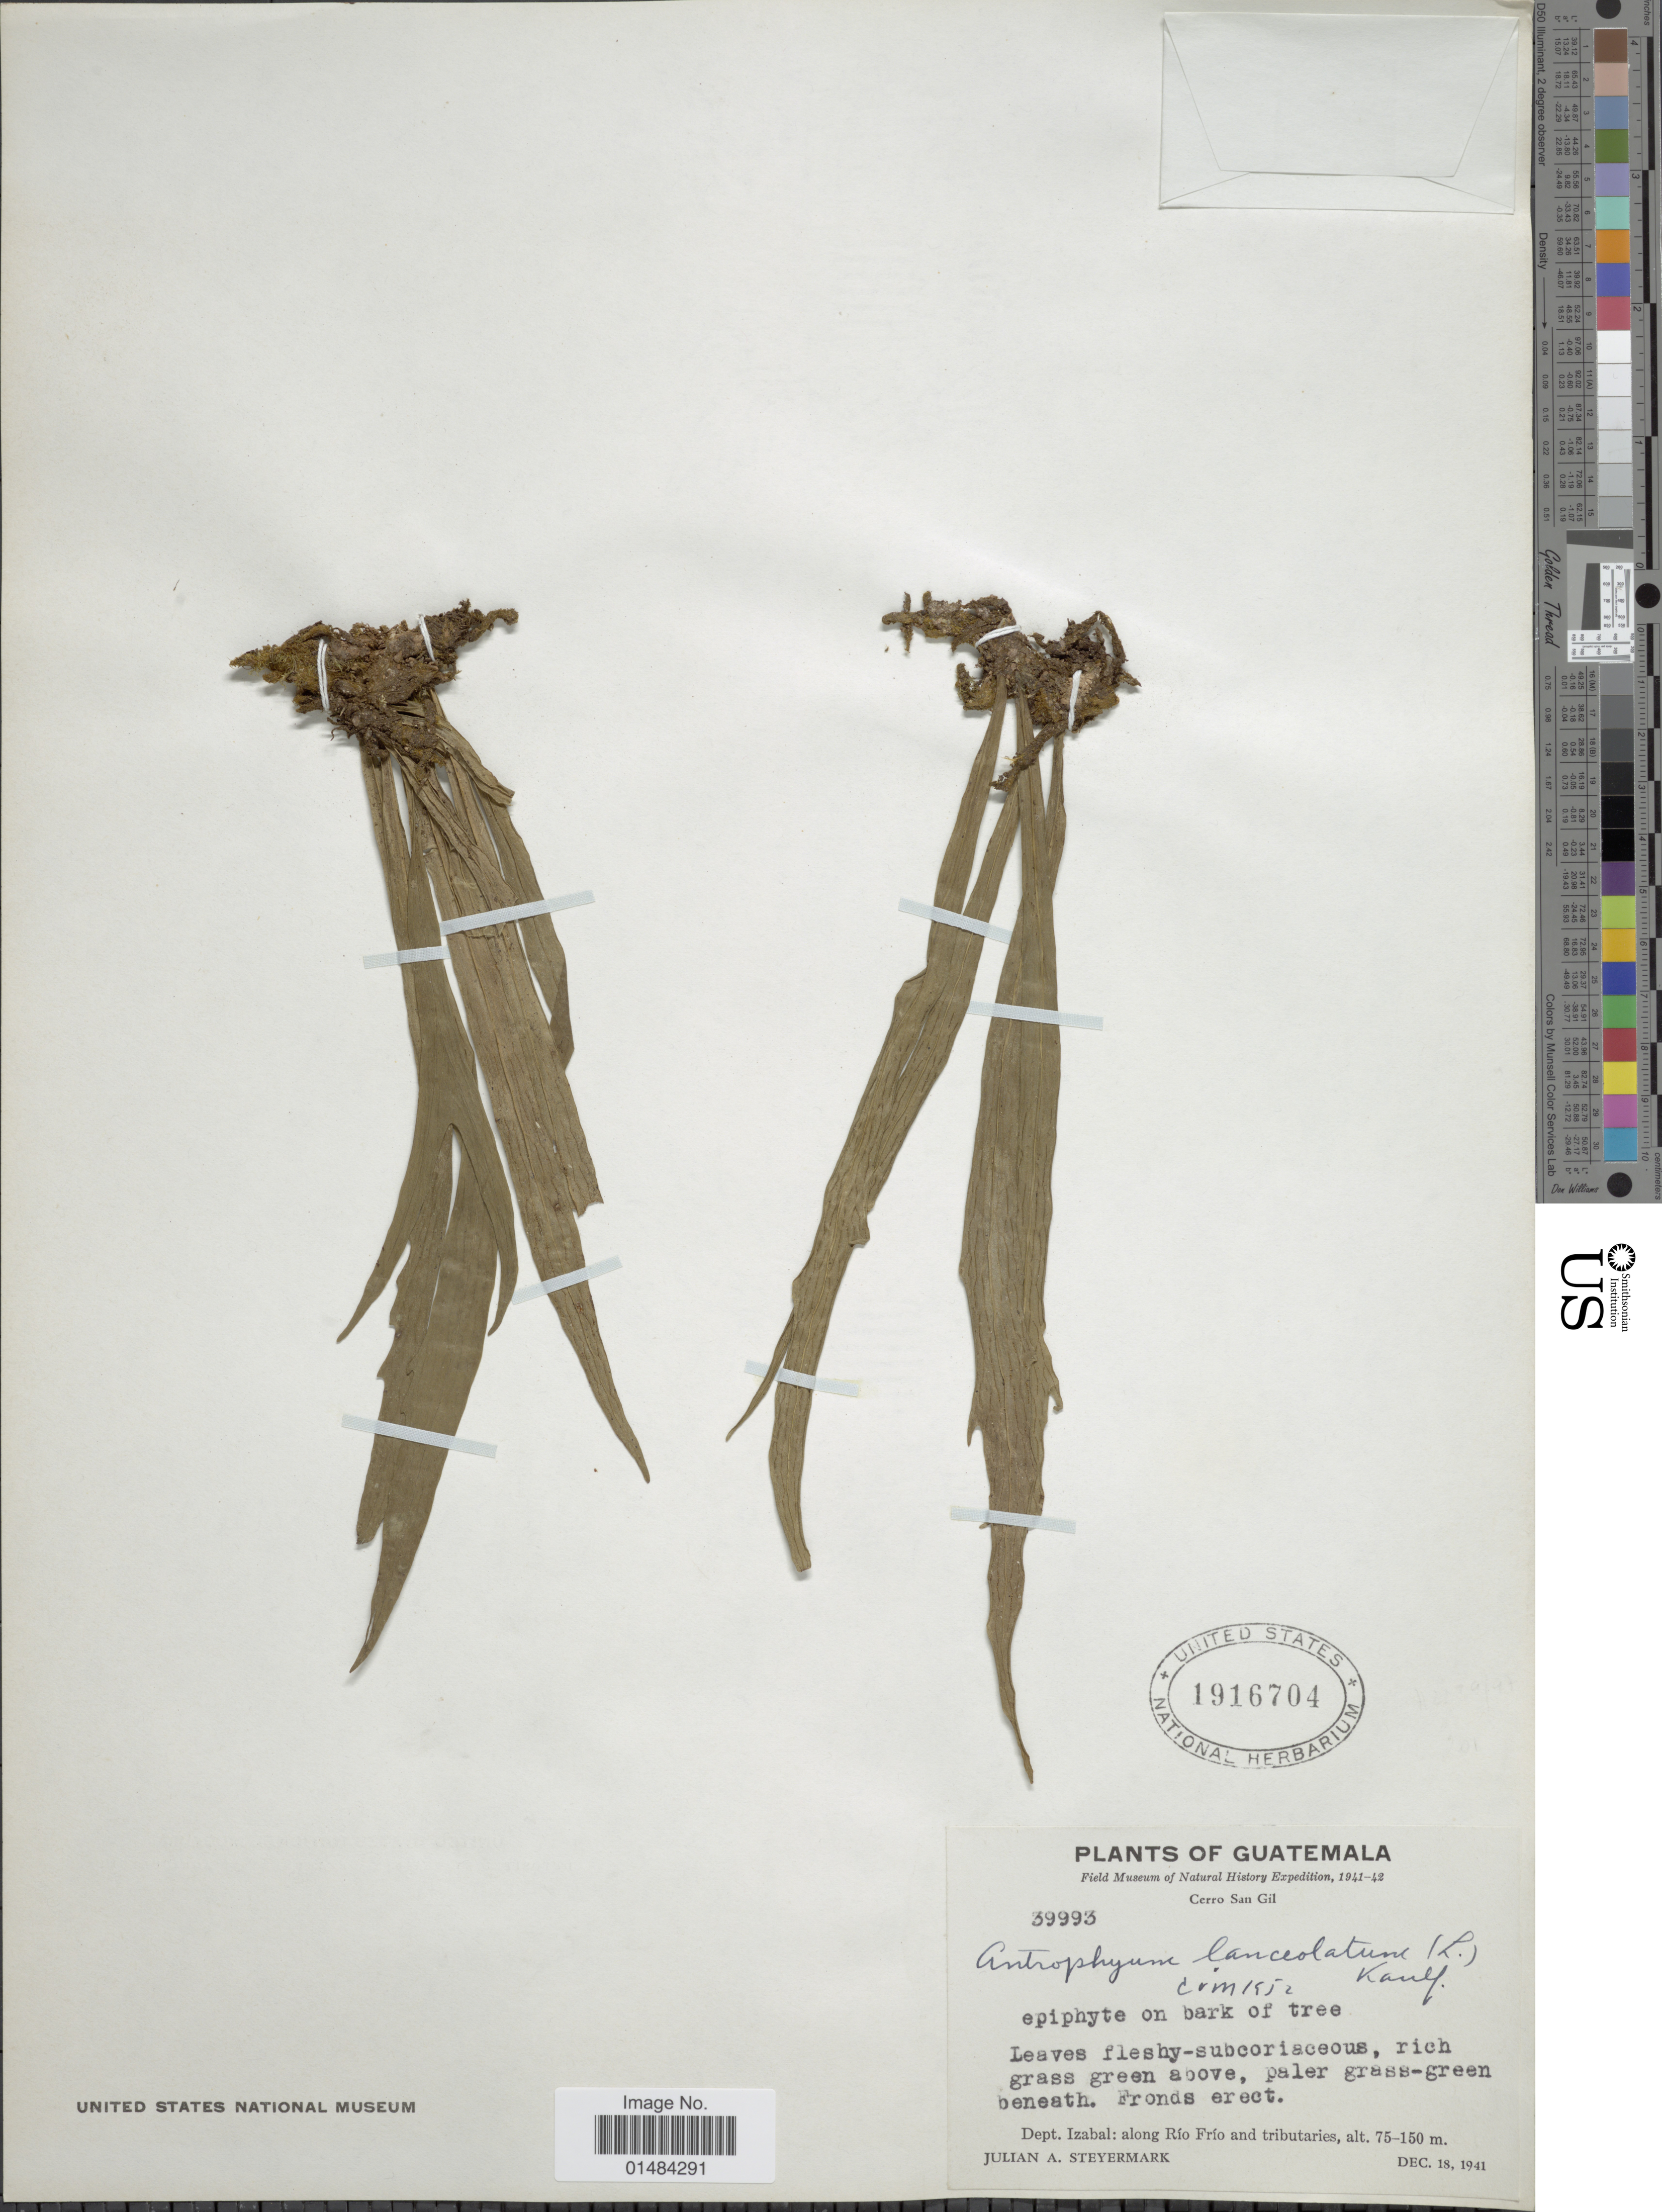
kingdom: Plantae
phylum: Tracheophyta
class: Polypodiopsida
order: Polypodiales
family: Pteridaceae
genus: Polytaenium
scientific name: Polytaenium lanceolatum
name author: (L.) Desv.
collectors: J. Steyermark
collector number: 39993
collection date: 1941-12-18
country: Guatemala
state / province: Izabal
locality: Guatemala, Cerro San Gil, Dept. Izabal: along Rio Frio and tributaries.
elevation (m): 75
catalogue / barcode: US 1916704